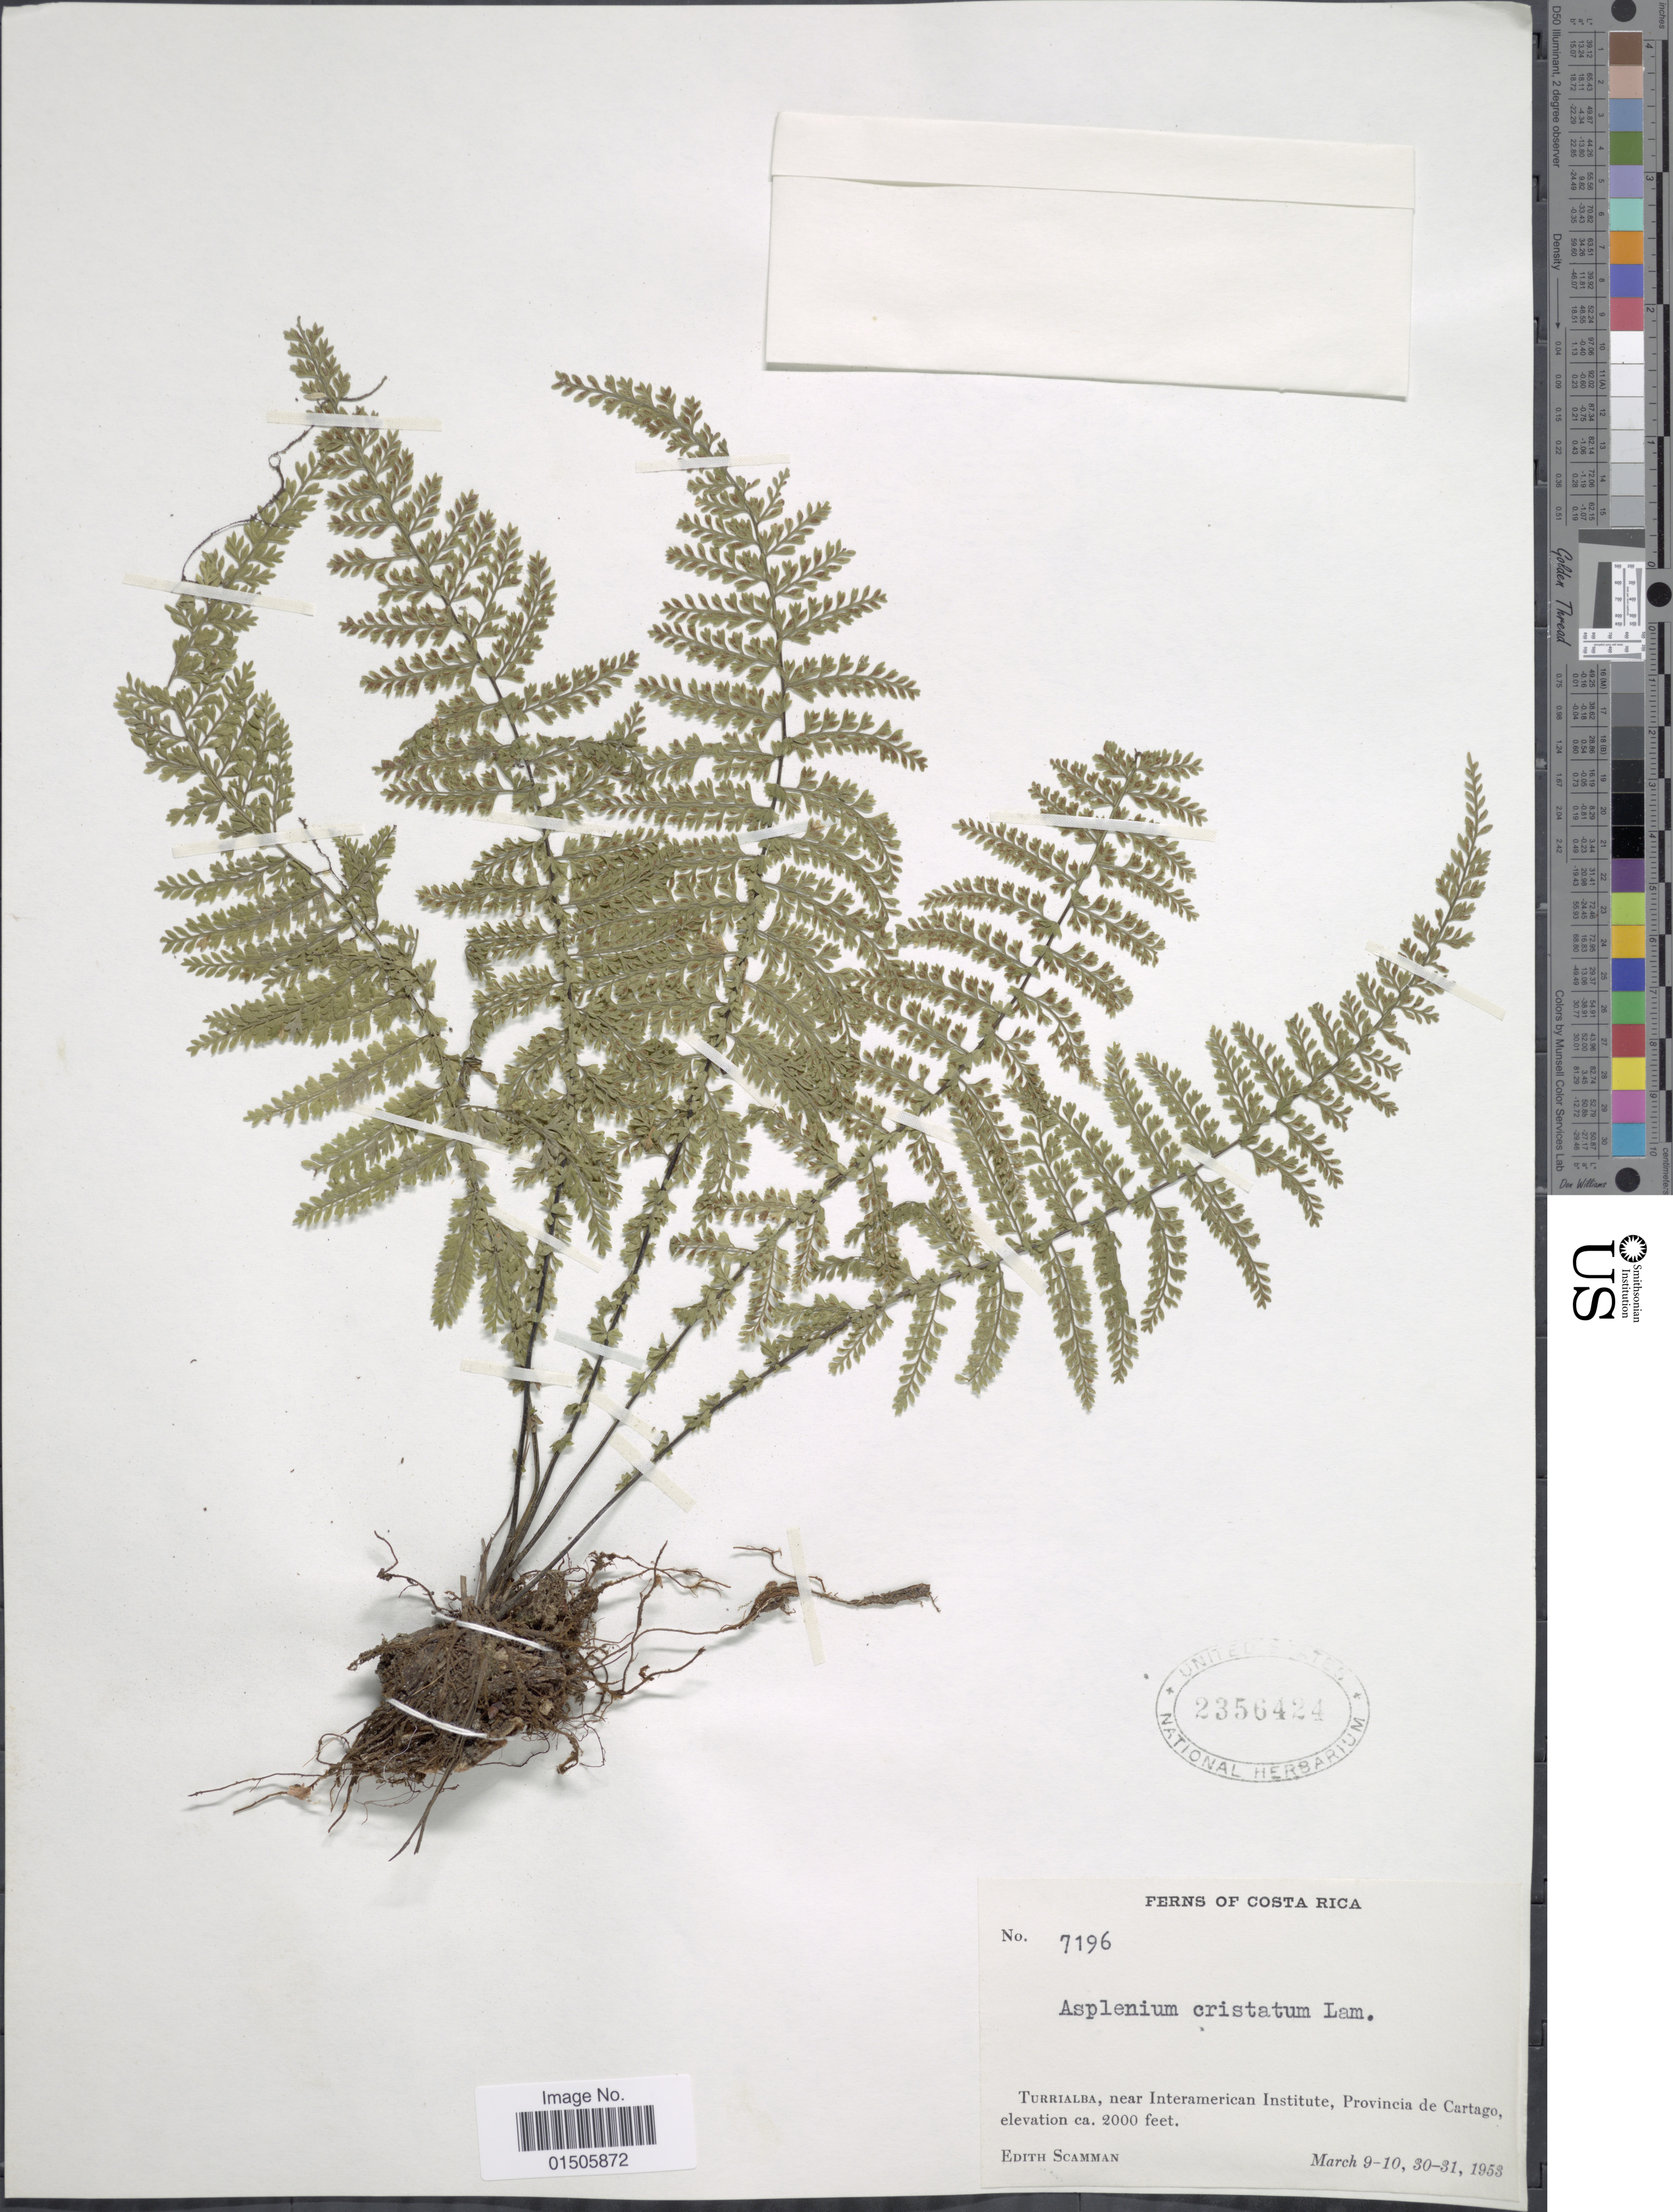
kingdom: Plantae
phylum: Tracheophyta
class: Polypodiopsida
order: Polypodiales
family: Aspleniaceae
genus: Asplenium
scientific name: Asplenium cristatum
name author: Lam.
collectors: E. Scamman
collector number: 7196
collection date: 1953-03-09/1953-03-31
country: Costa Rica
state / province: Cartago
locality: Turrialba, near Interamerican Institute, Provincia de Cartago.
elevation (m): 610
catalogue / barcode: US 2356424